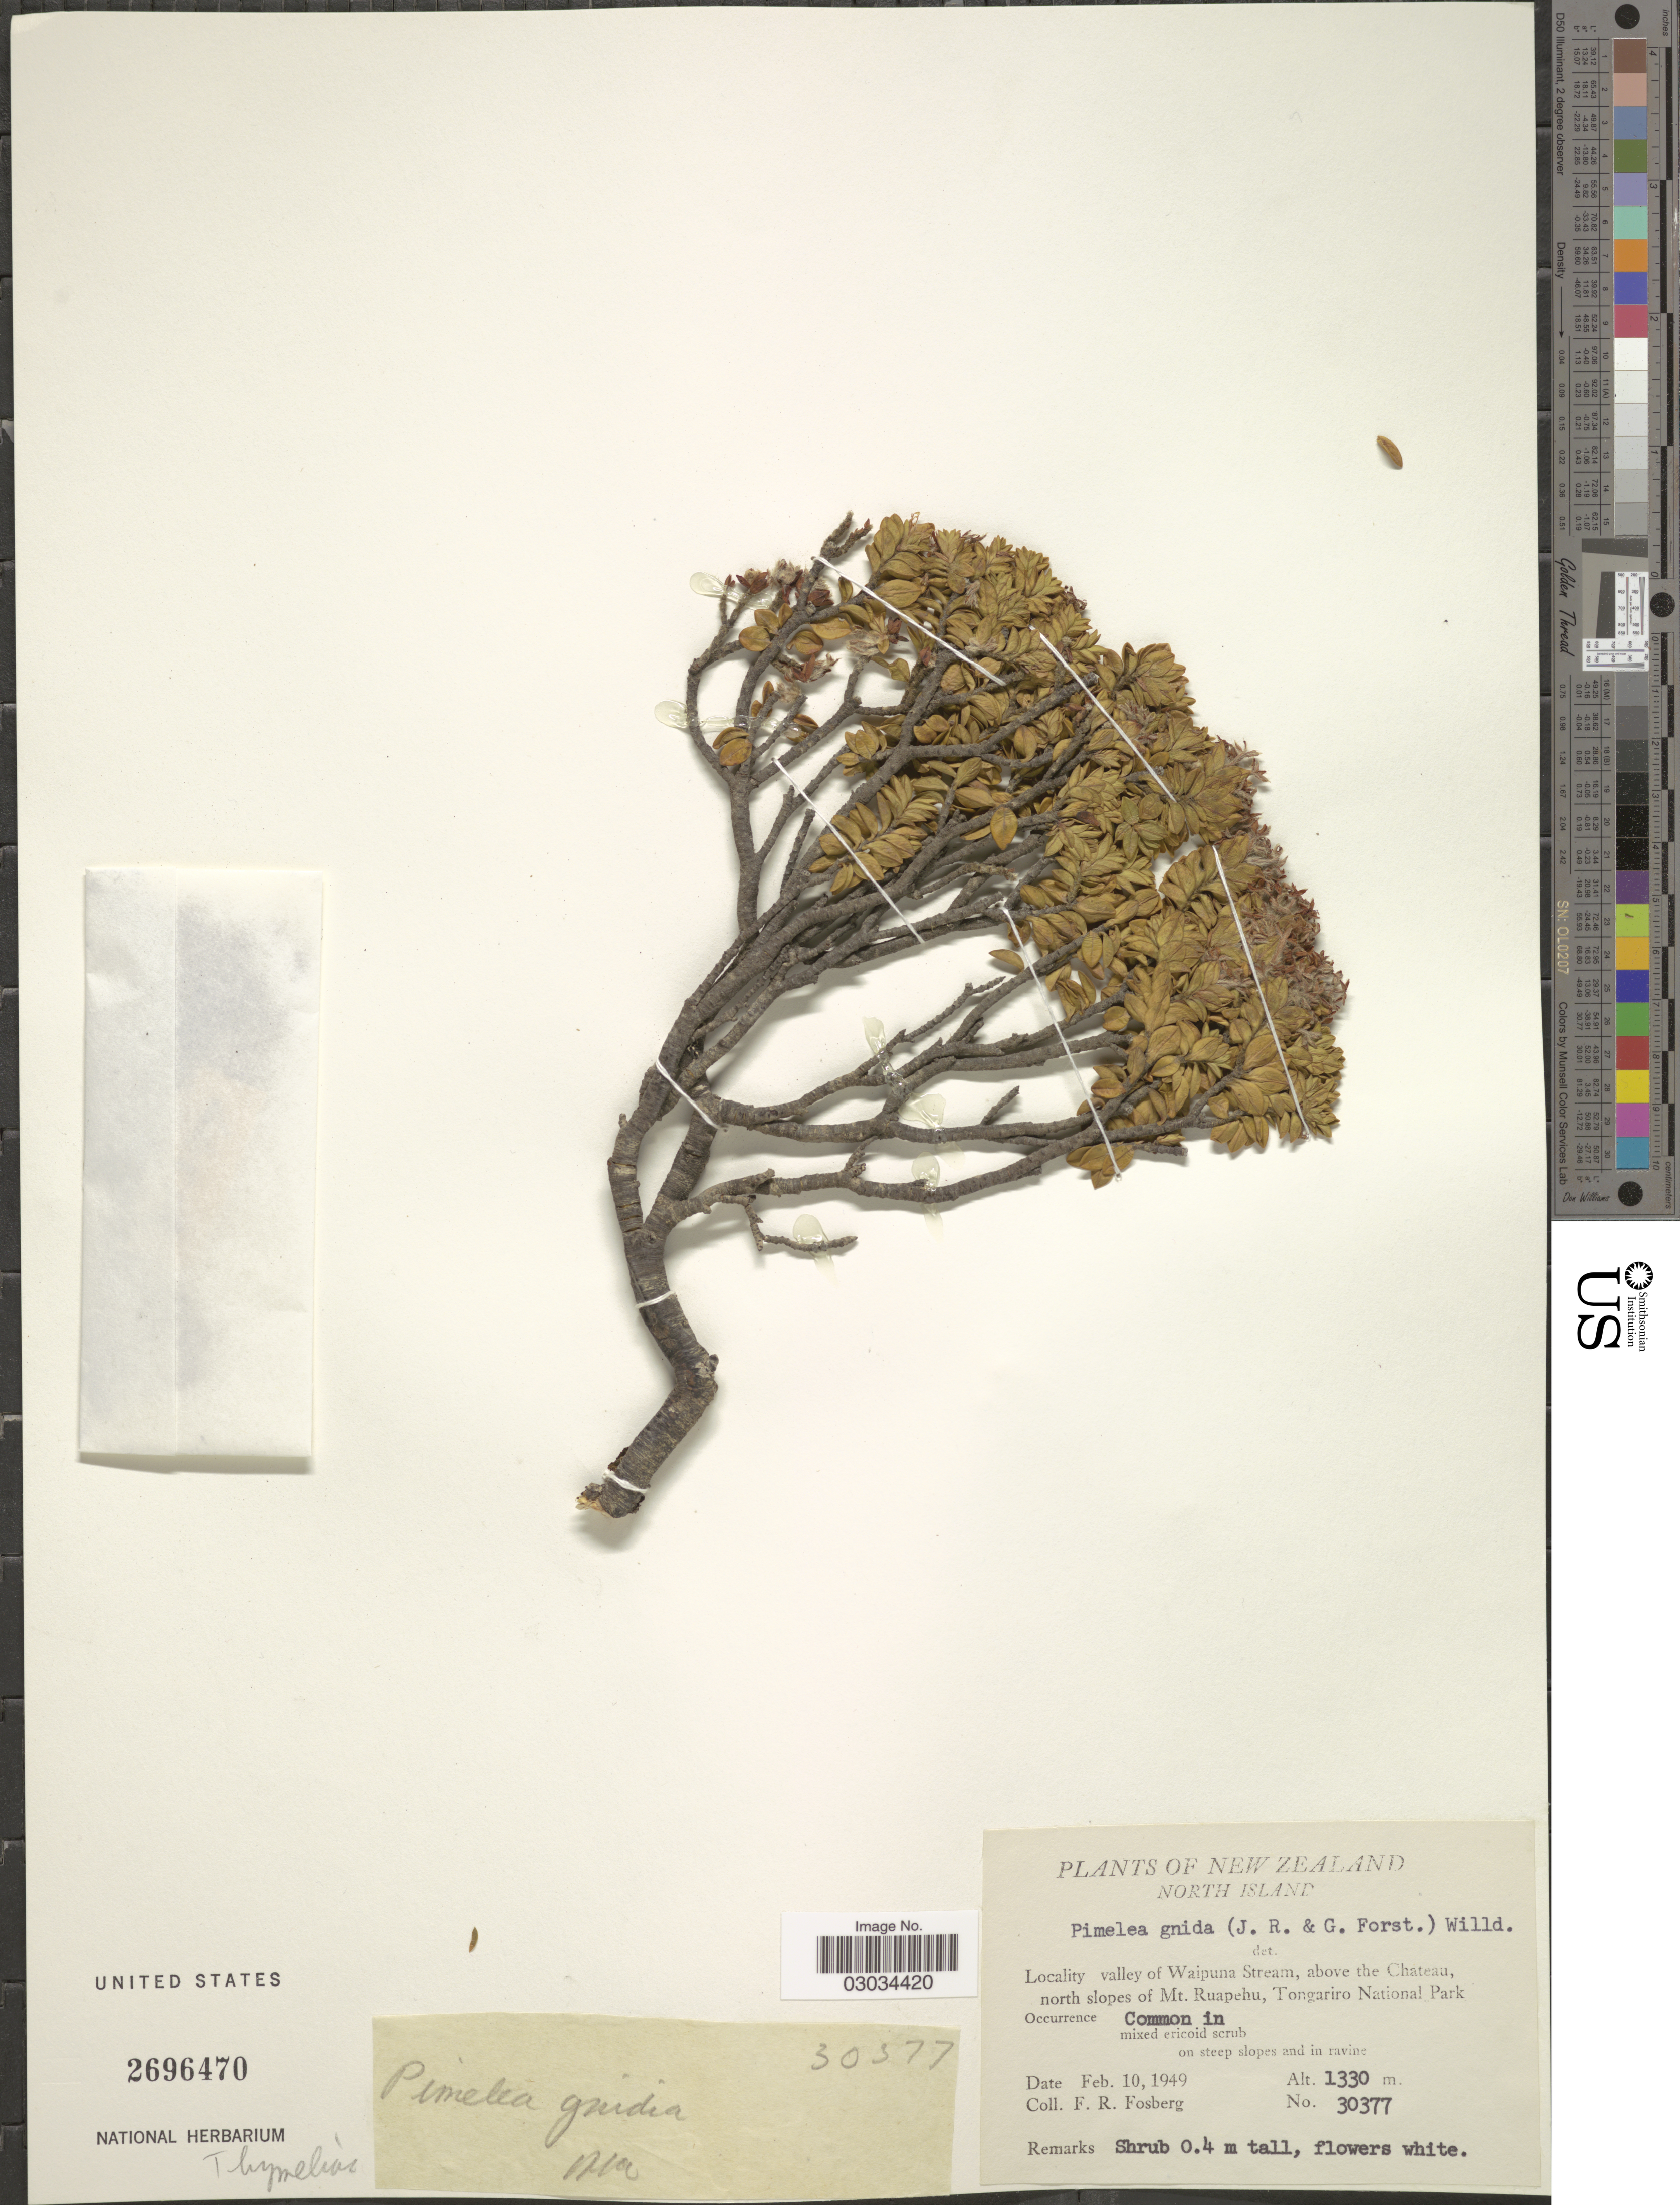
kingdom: Plantae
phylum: Tracheophyta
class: Magnoliopsida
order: Malvales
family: Thymelaeaceae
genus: Pimelea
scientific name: Pimelea gnidia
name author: (J.R. Forst. & G. Forst.) Willd.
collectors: F. R. Fosberg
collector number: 30377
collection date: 1949-02-10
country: New Zealand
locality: North Island. Valley of Waipuna Stream, above the Chateau, north slopes of Mt. Ruapehu, Tongariro National Park.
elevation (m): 1330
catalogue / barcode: US 2696470